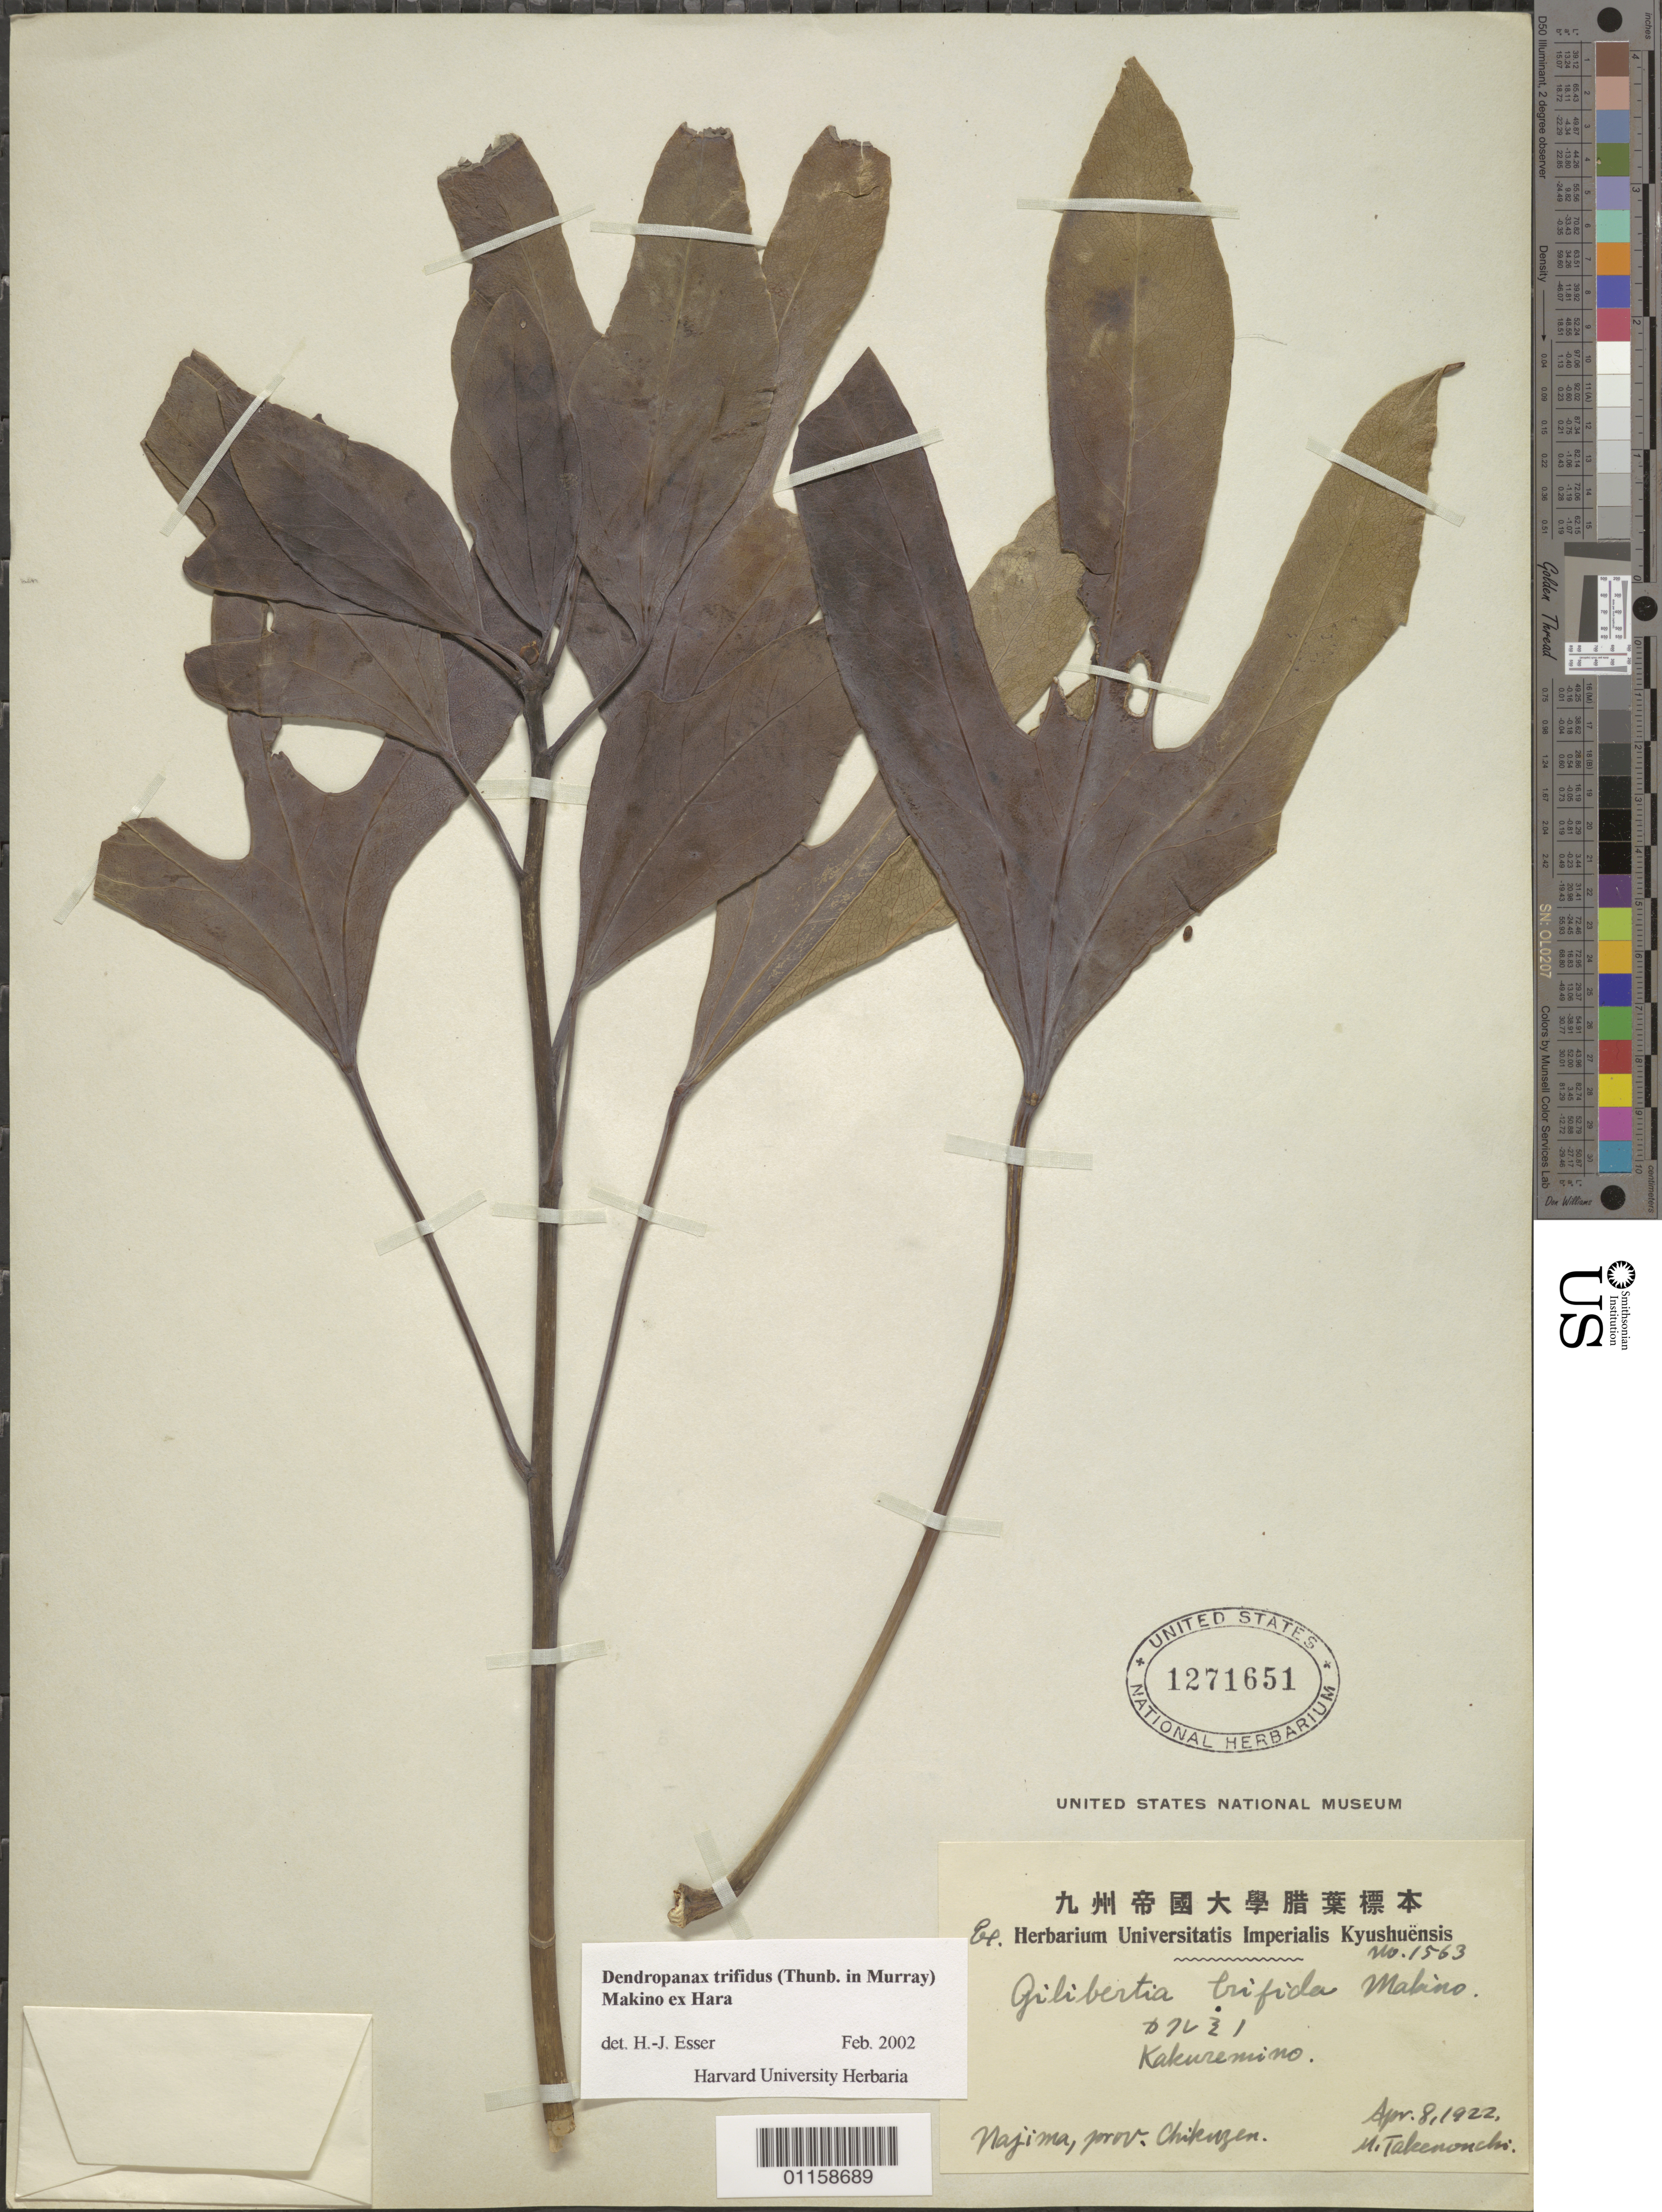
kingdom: Plantae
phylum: Tracheophyta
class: Magnoliopsida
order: Apiales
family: Araliaceae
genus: Dendropanax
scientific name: Dendropanax trifidus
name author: (Thunb.) Makino & Hara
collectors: M. Takenonchi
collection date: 1922-04-08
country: Japan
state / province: Hukuoka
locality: Najima.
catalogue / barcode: US 1271651